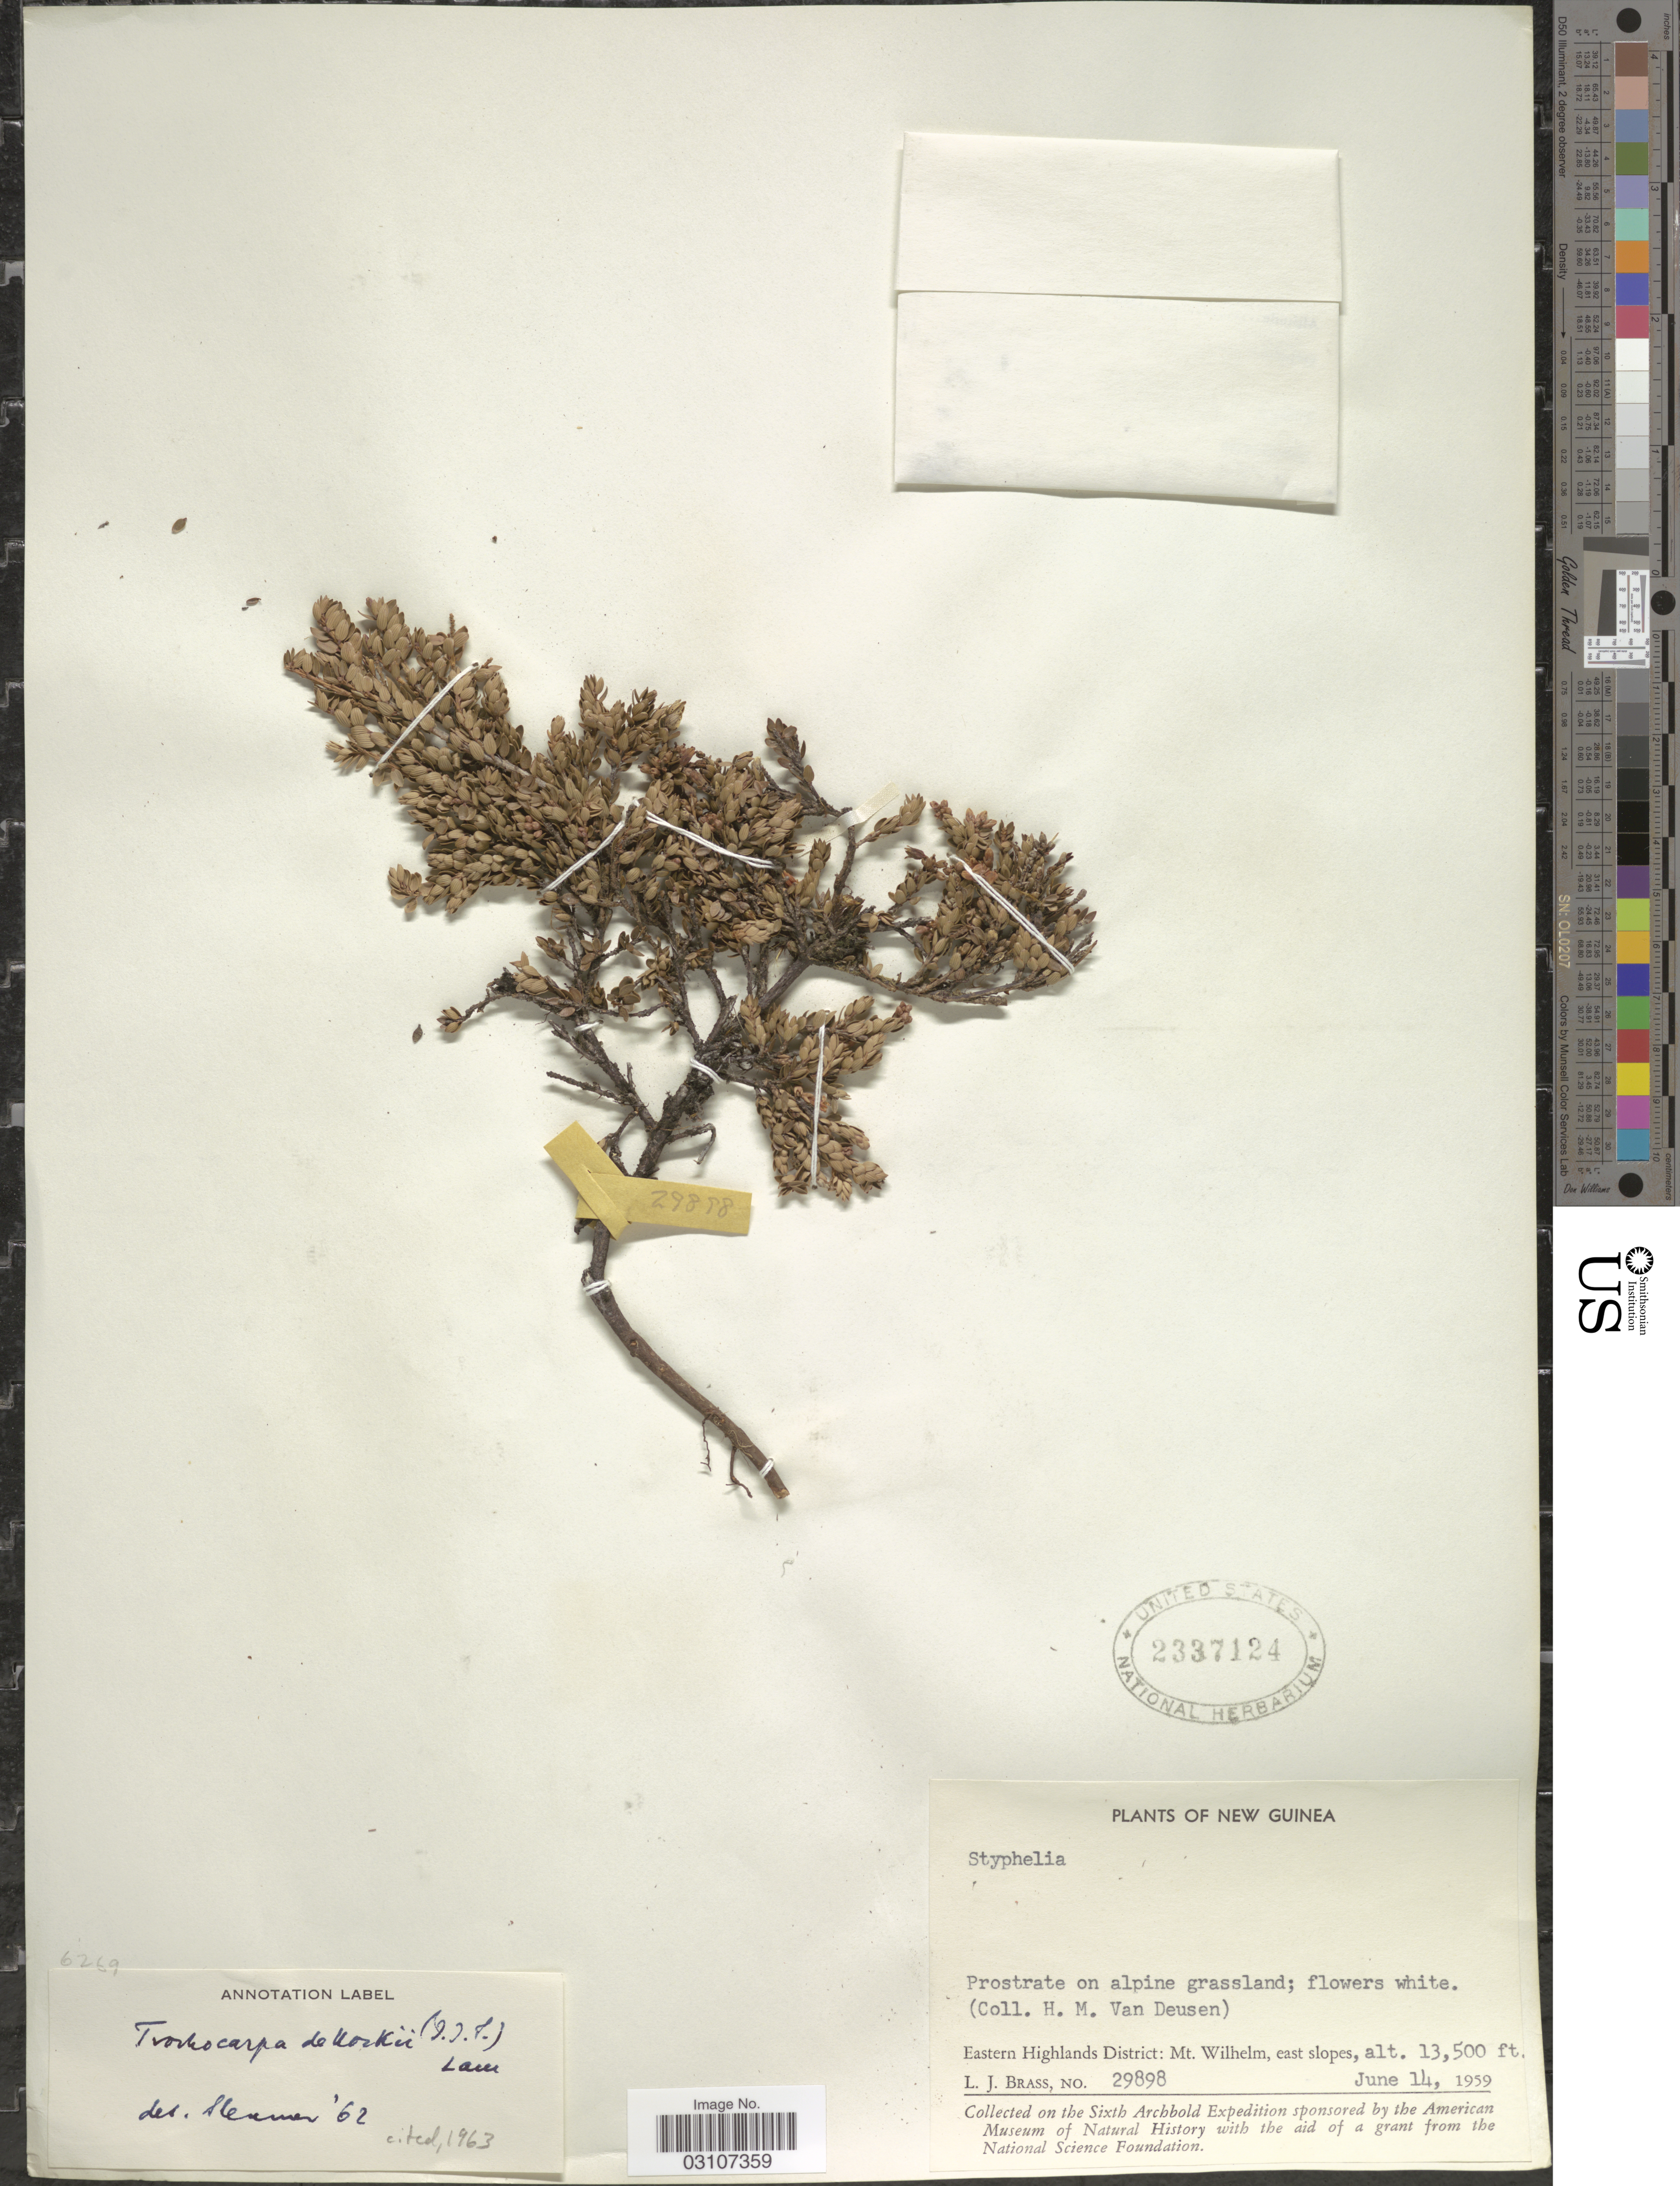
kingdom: Plantae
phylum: Tracheophyta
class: Magnoliopsida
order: Ericales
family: Ericaceae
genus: Trochocarpa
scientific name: Trochocarpa dekockii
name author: (J.J. Sm.) H.J. Lam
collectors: H. Van Deusen & L. J. Brass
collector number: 29898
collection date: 1959-06-14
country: Papua New Guinea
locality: New Guinea. Eastern Highlands District: Mt. Wilhelm, east slopes.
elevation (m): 4115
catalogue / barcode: US 2337124